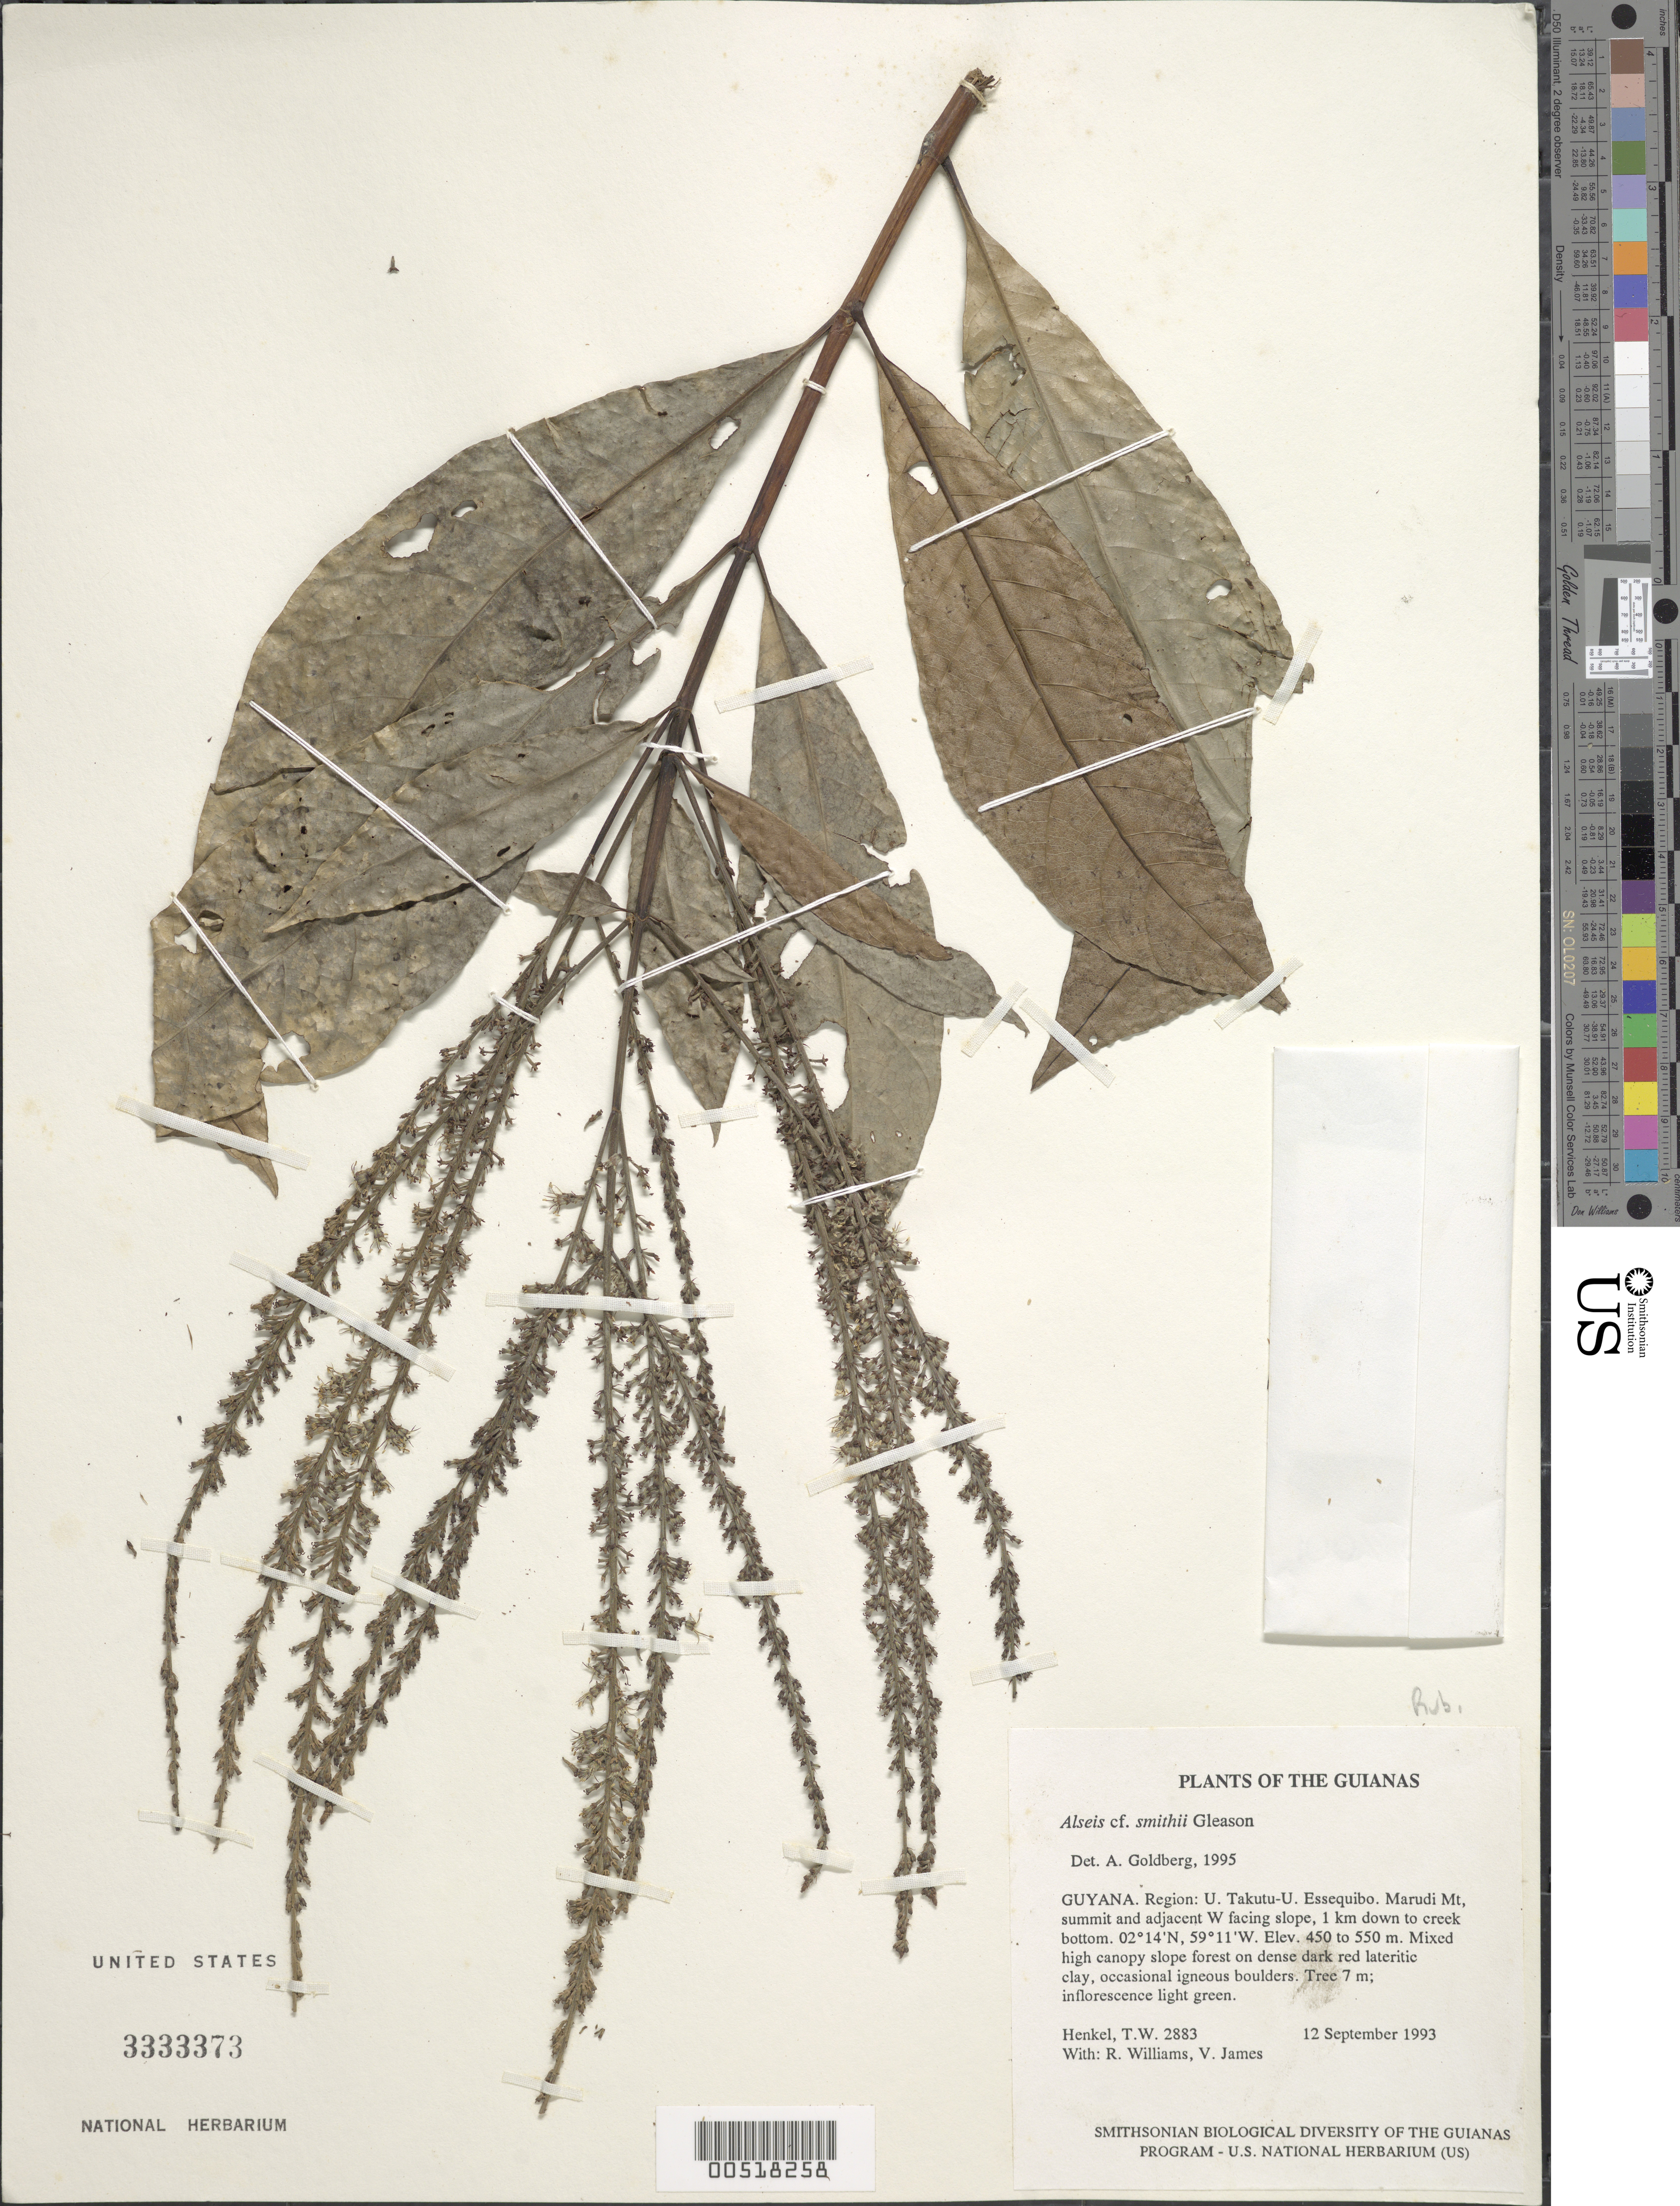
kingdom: Plantae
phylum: Tracheophyta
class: Magnoliopsida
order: Gentianales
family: Rubiaceae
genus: Alseis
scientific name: Alseis smithii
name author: Standl.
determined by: Goldberg, Aaron, (US), NMNH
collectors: T. Henkel, R. Williams & V. James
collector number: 2883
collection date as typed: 12 September 1993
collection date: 1993-09-12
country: Guyana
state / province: U. Takutu-U. Essequibo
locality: Marudi Mt, summit and adjacent W facing slope, 1 km down to creek bottom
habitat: Mixed high canopy slope forest on dense dark red lateritic clay, occasional igneous boulders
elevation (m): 450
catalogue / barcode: US 3333373